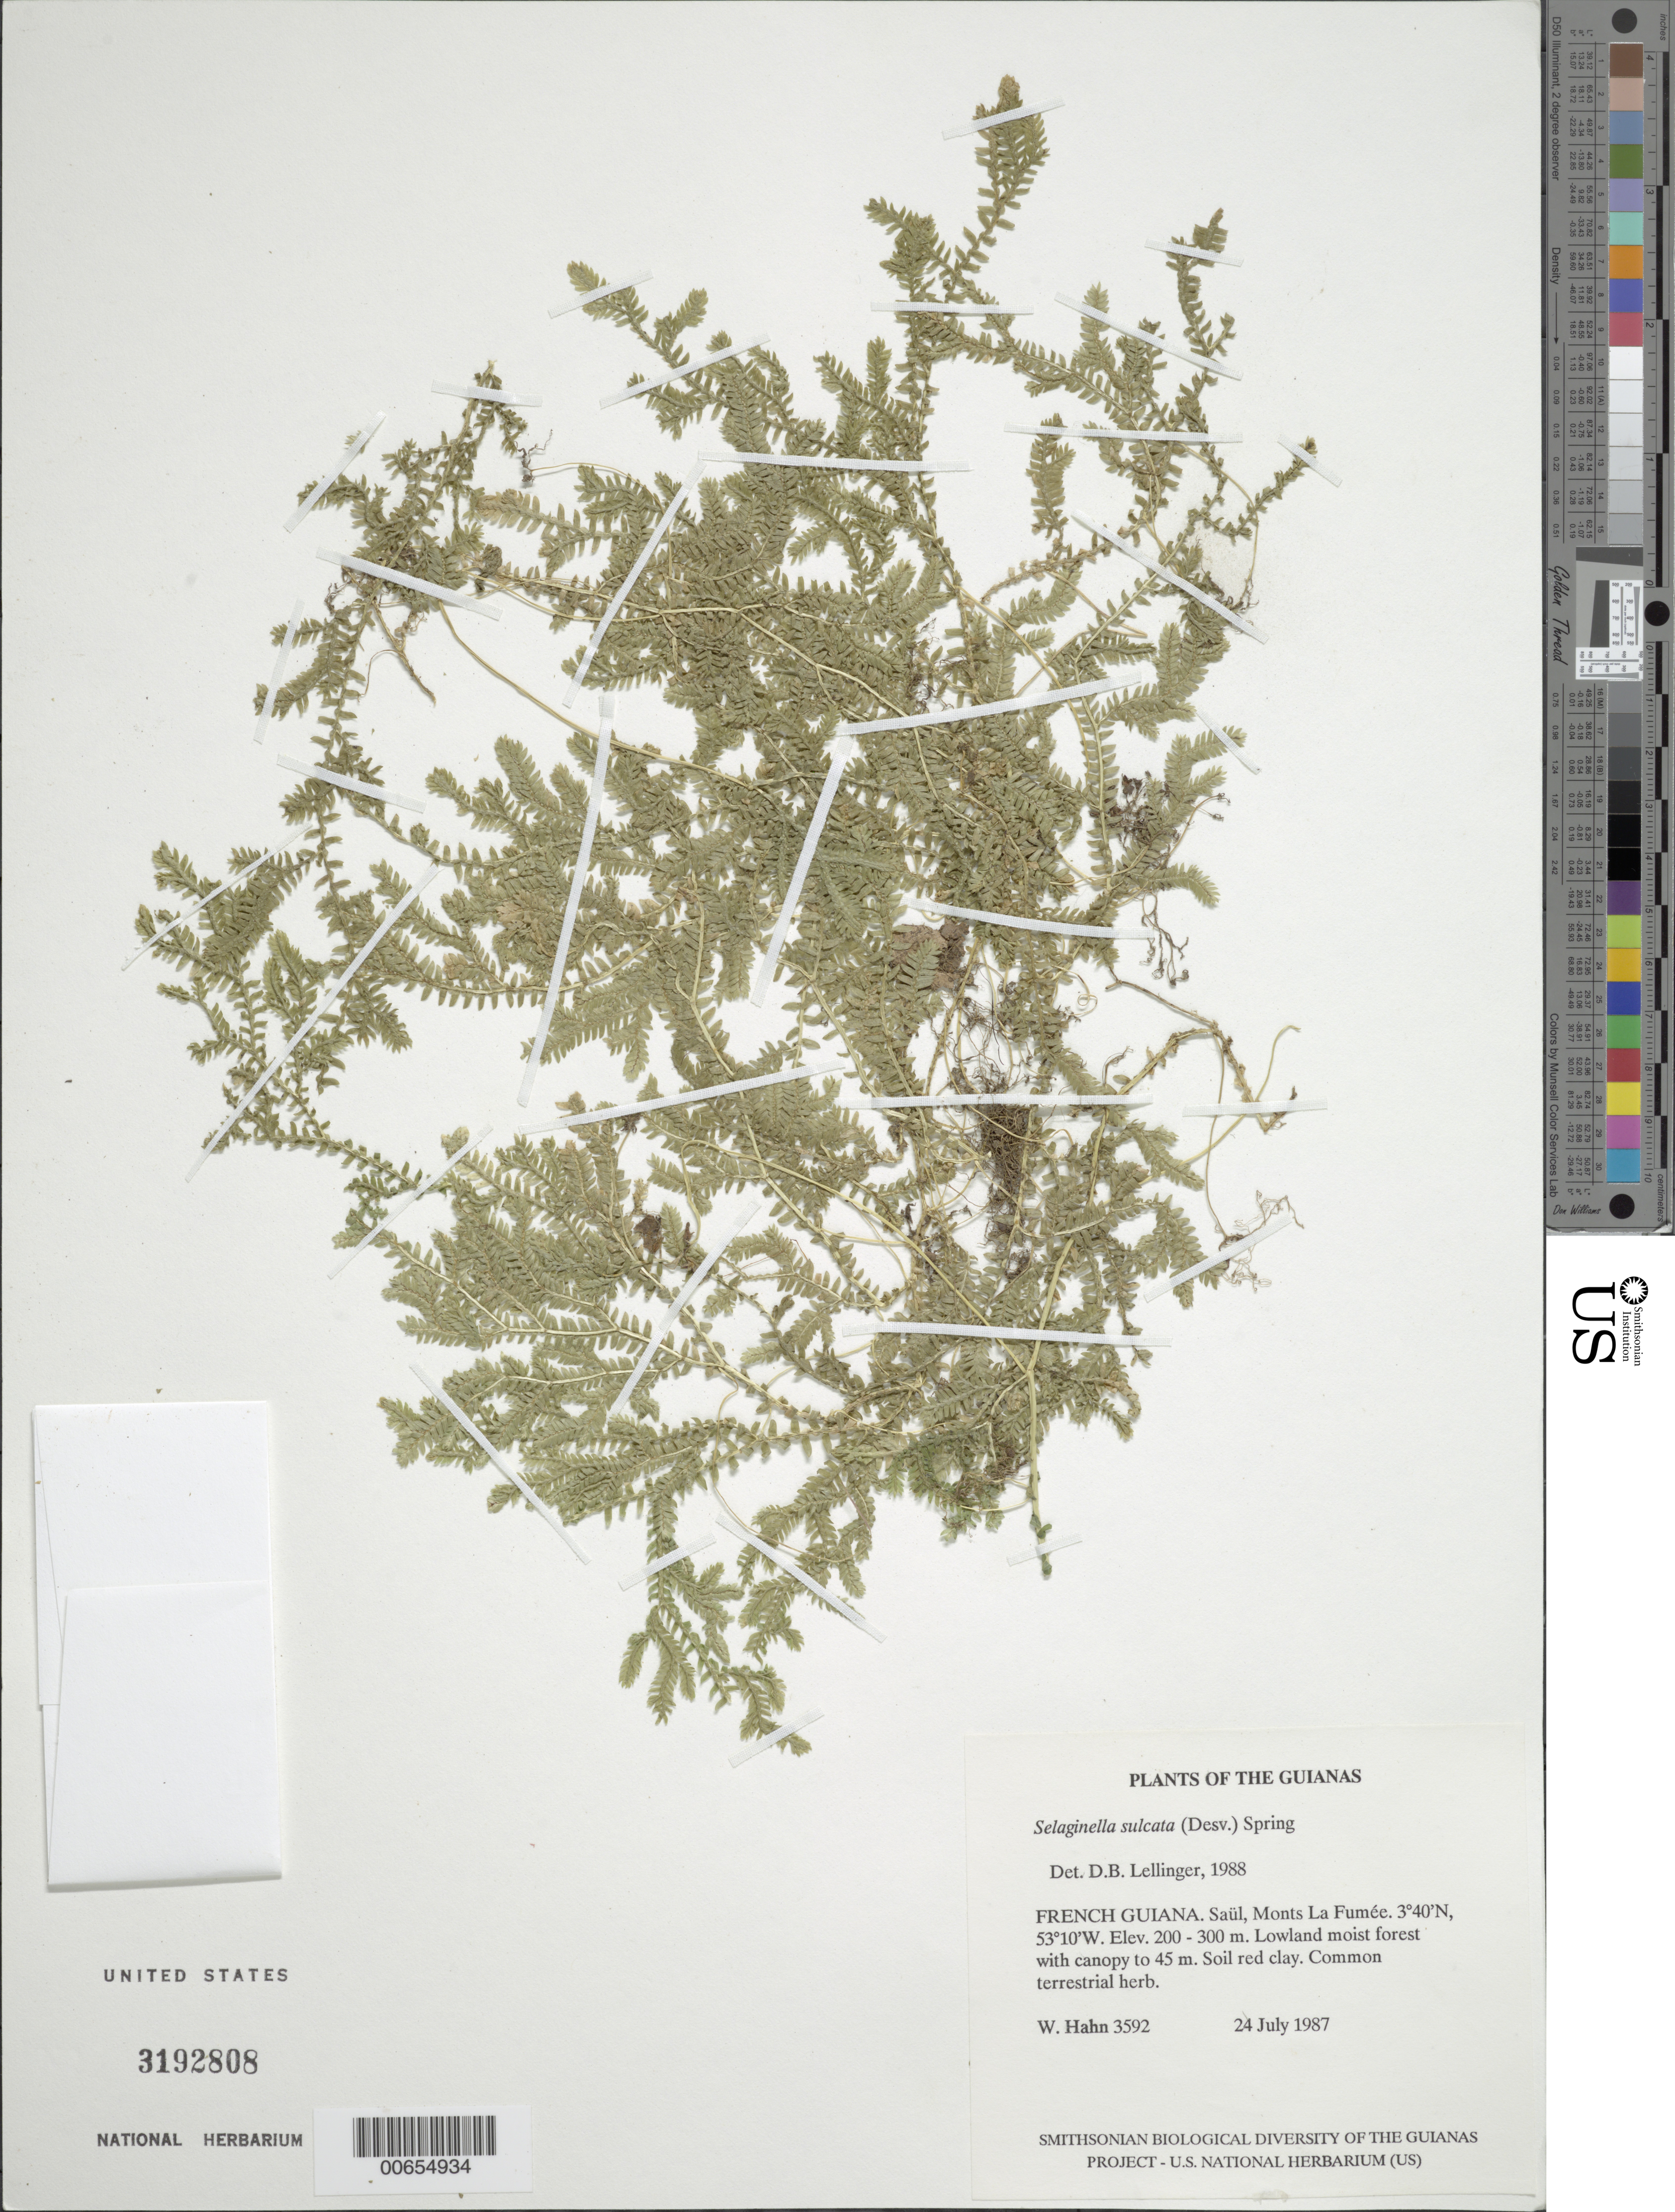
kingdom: Plantae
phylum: Tracheophyta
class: Lycopodiopsida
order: Selaginellales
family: Selaginellaceae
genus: Selaginella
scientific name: Selaginella sulcata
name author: (Desv. ex Poir.) Spring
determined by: Lellinger, David B., (BOT), Smithsonian Institution - National Museum of Natural History (UNITED STATES)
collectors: W. Hahn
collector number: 3592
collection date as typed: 24 July 1987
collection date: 1987-07-24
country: French Guiana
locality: Saül, Monts La Fumée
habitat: Lowland moist forest with canopy to 45 m. Soil red clay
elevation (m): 200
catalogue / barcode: US 3192808